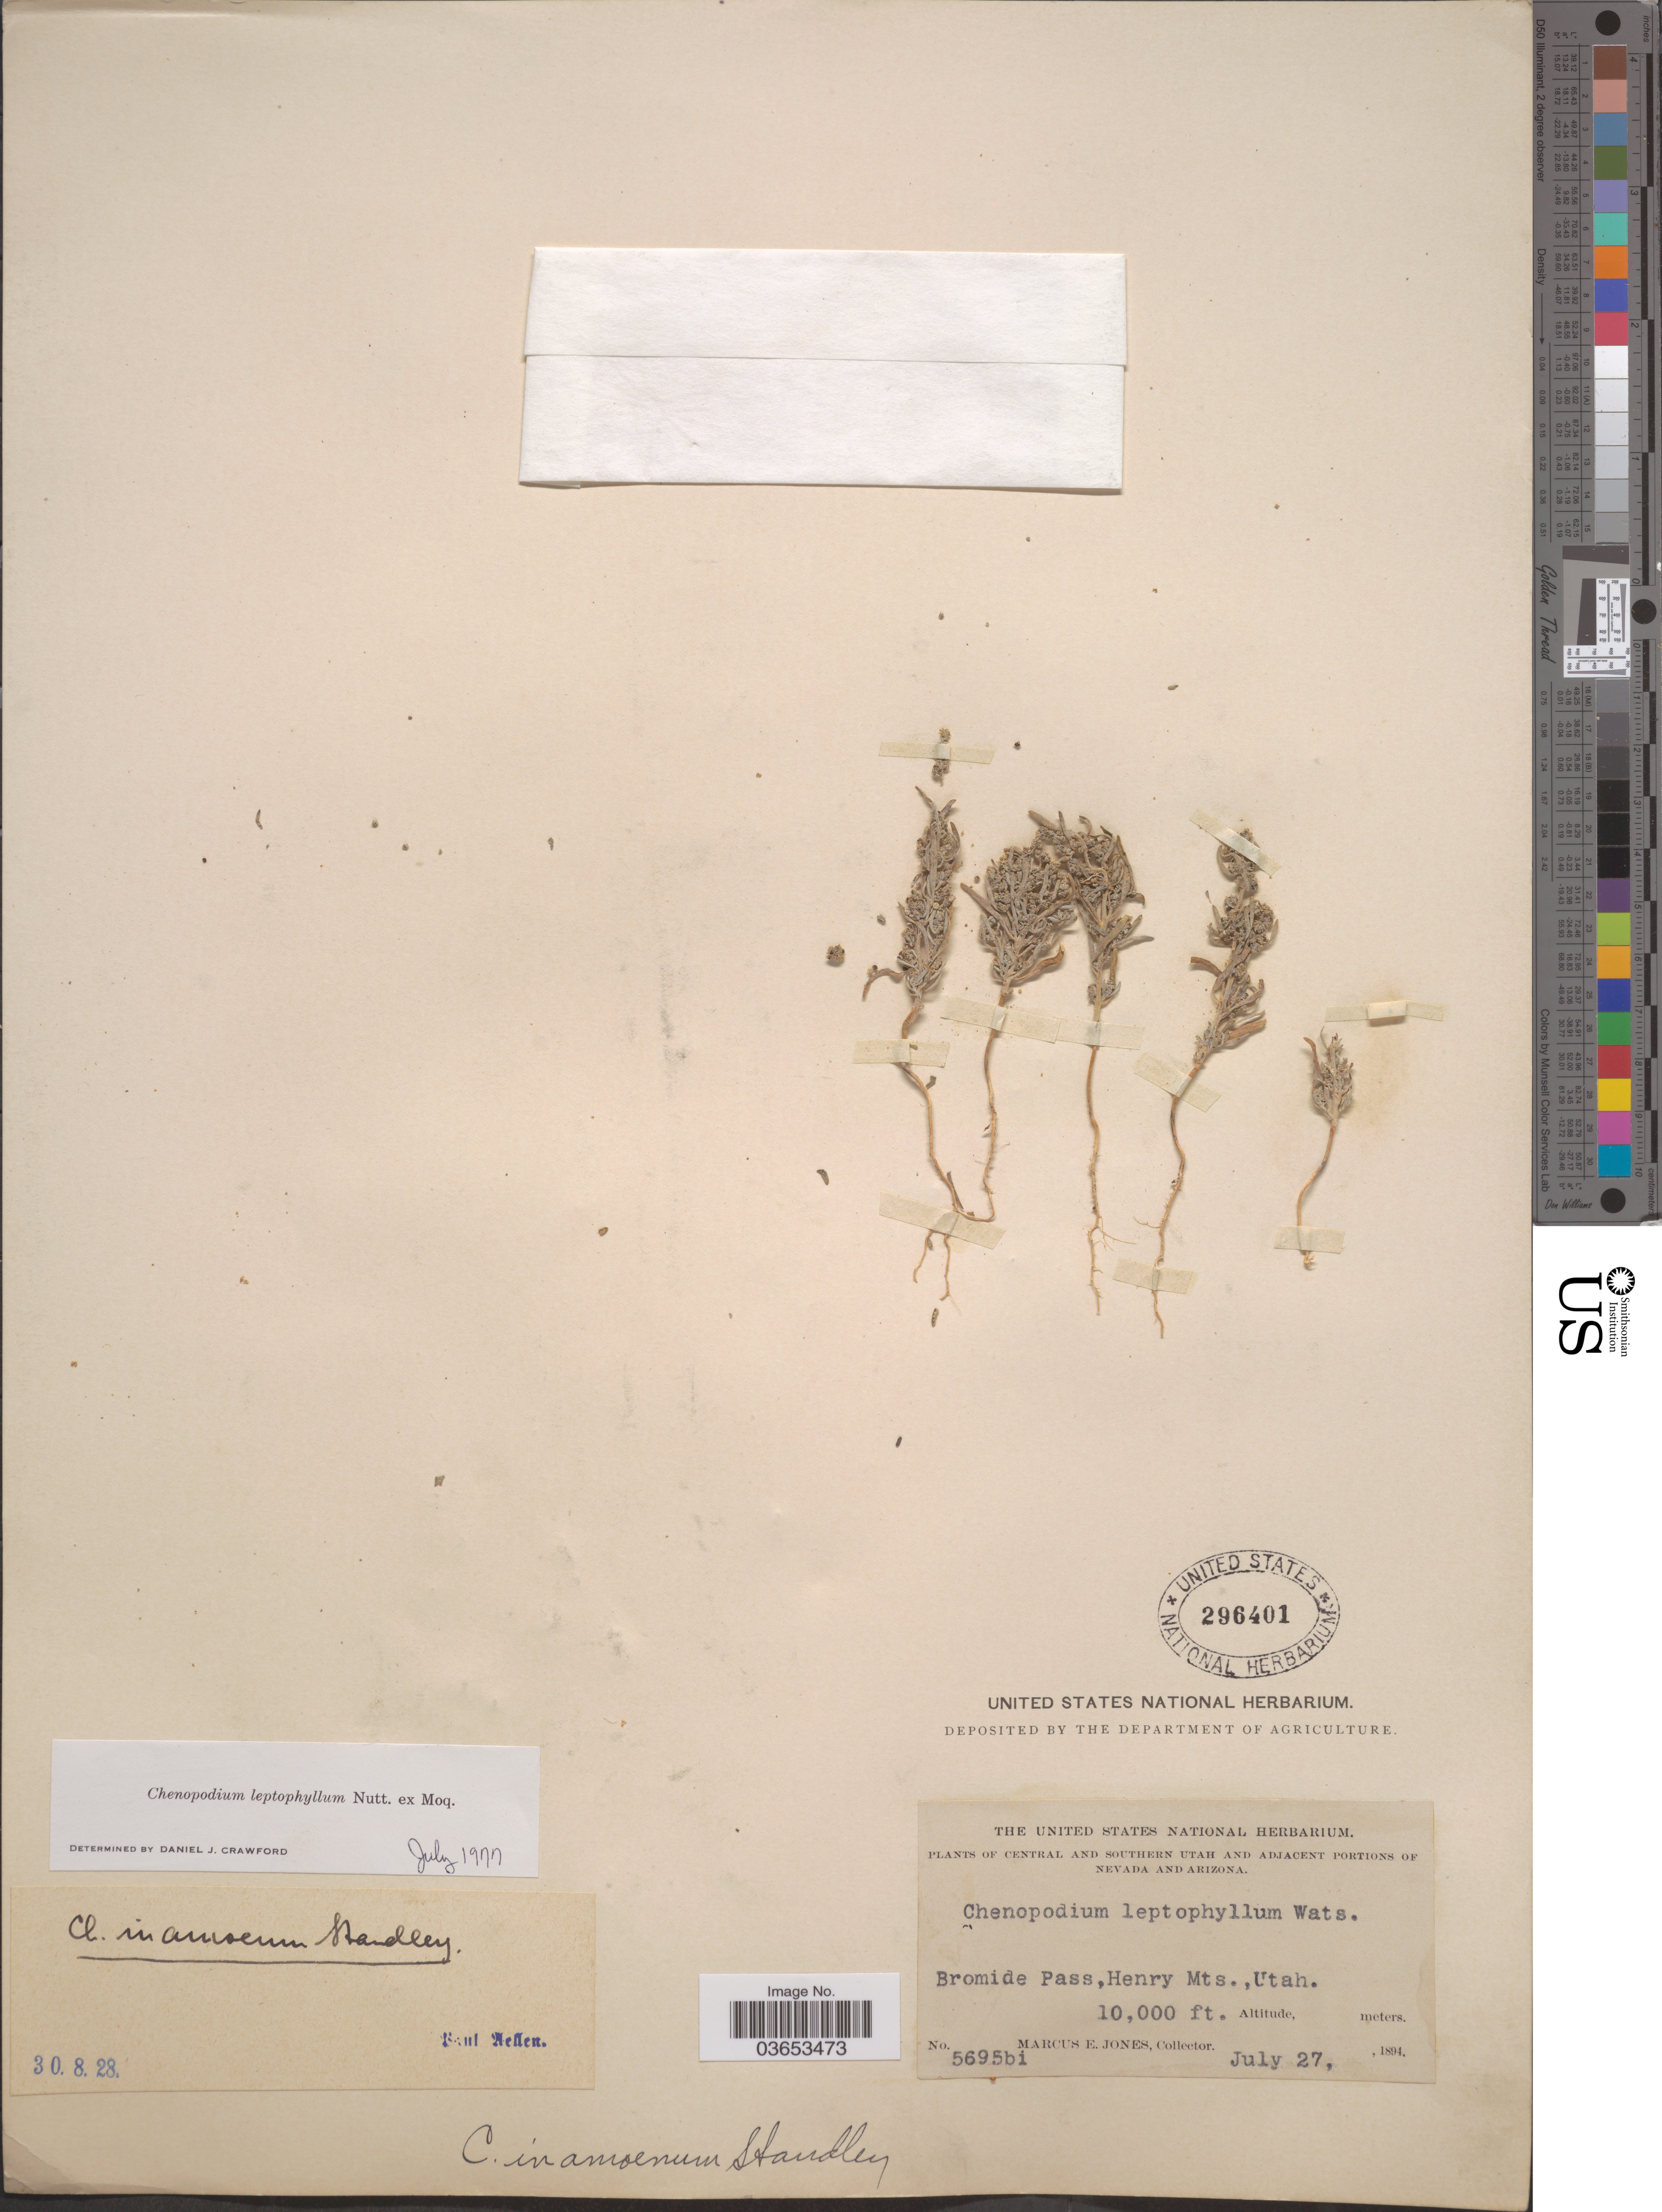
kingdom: Plantae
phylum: Tracheophyta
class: Magnoliopsida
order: Caryophyllales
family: Amaranthaceae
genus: Chenopodium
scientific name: Chenopodium leptophyllum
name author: (Moq.) Nutt. ex S. Watson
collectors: M. E. Jones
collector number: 5695bi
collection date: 1894-07-27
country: United States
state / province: Utah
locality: Central and southern Utah. Bromide Pass, Henry Mts.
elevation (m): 3048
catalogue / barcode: US 296401